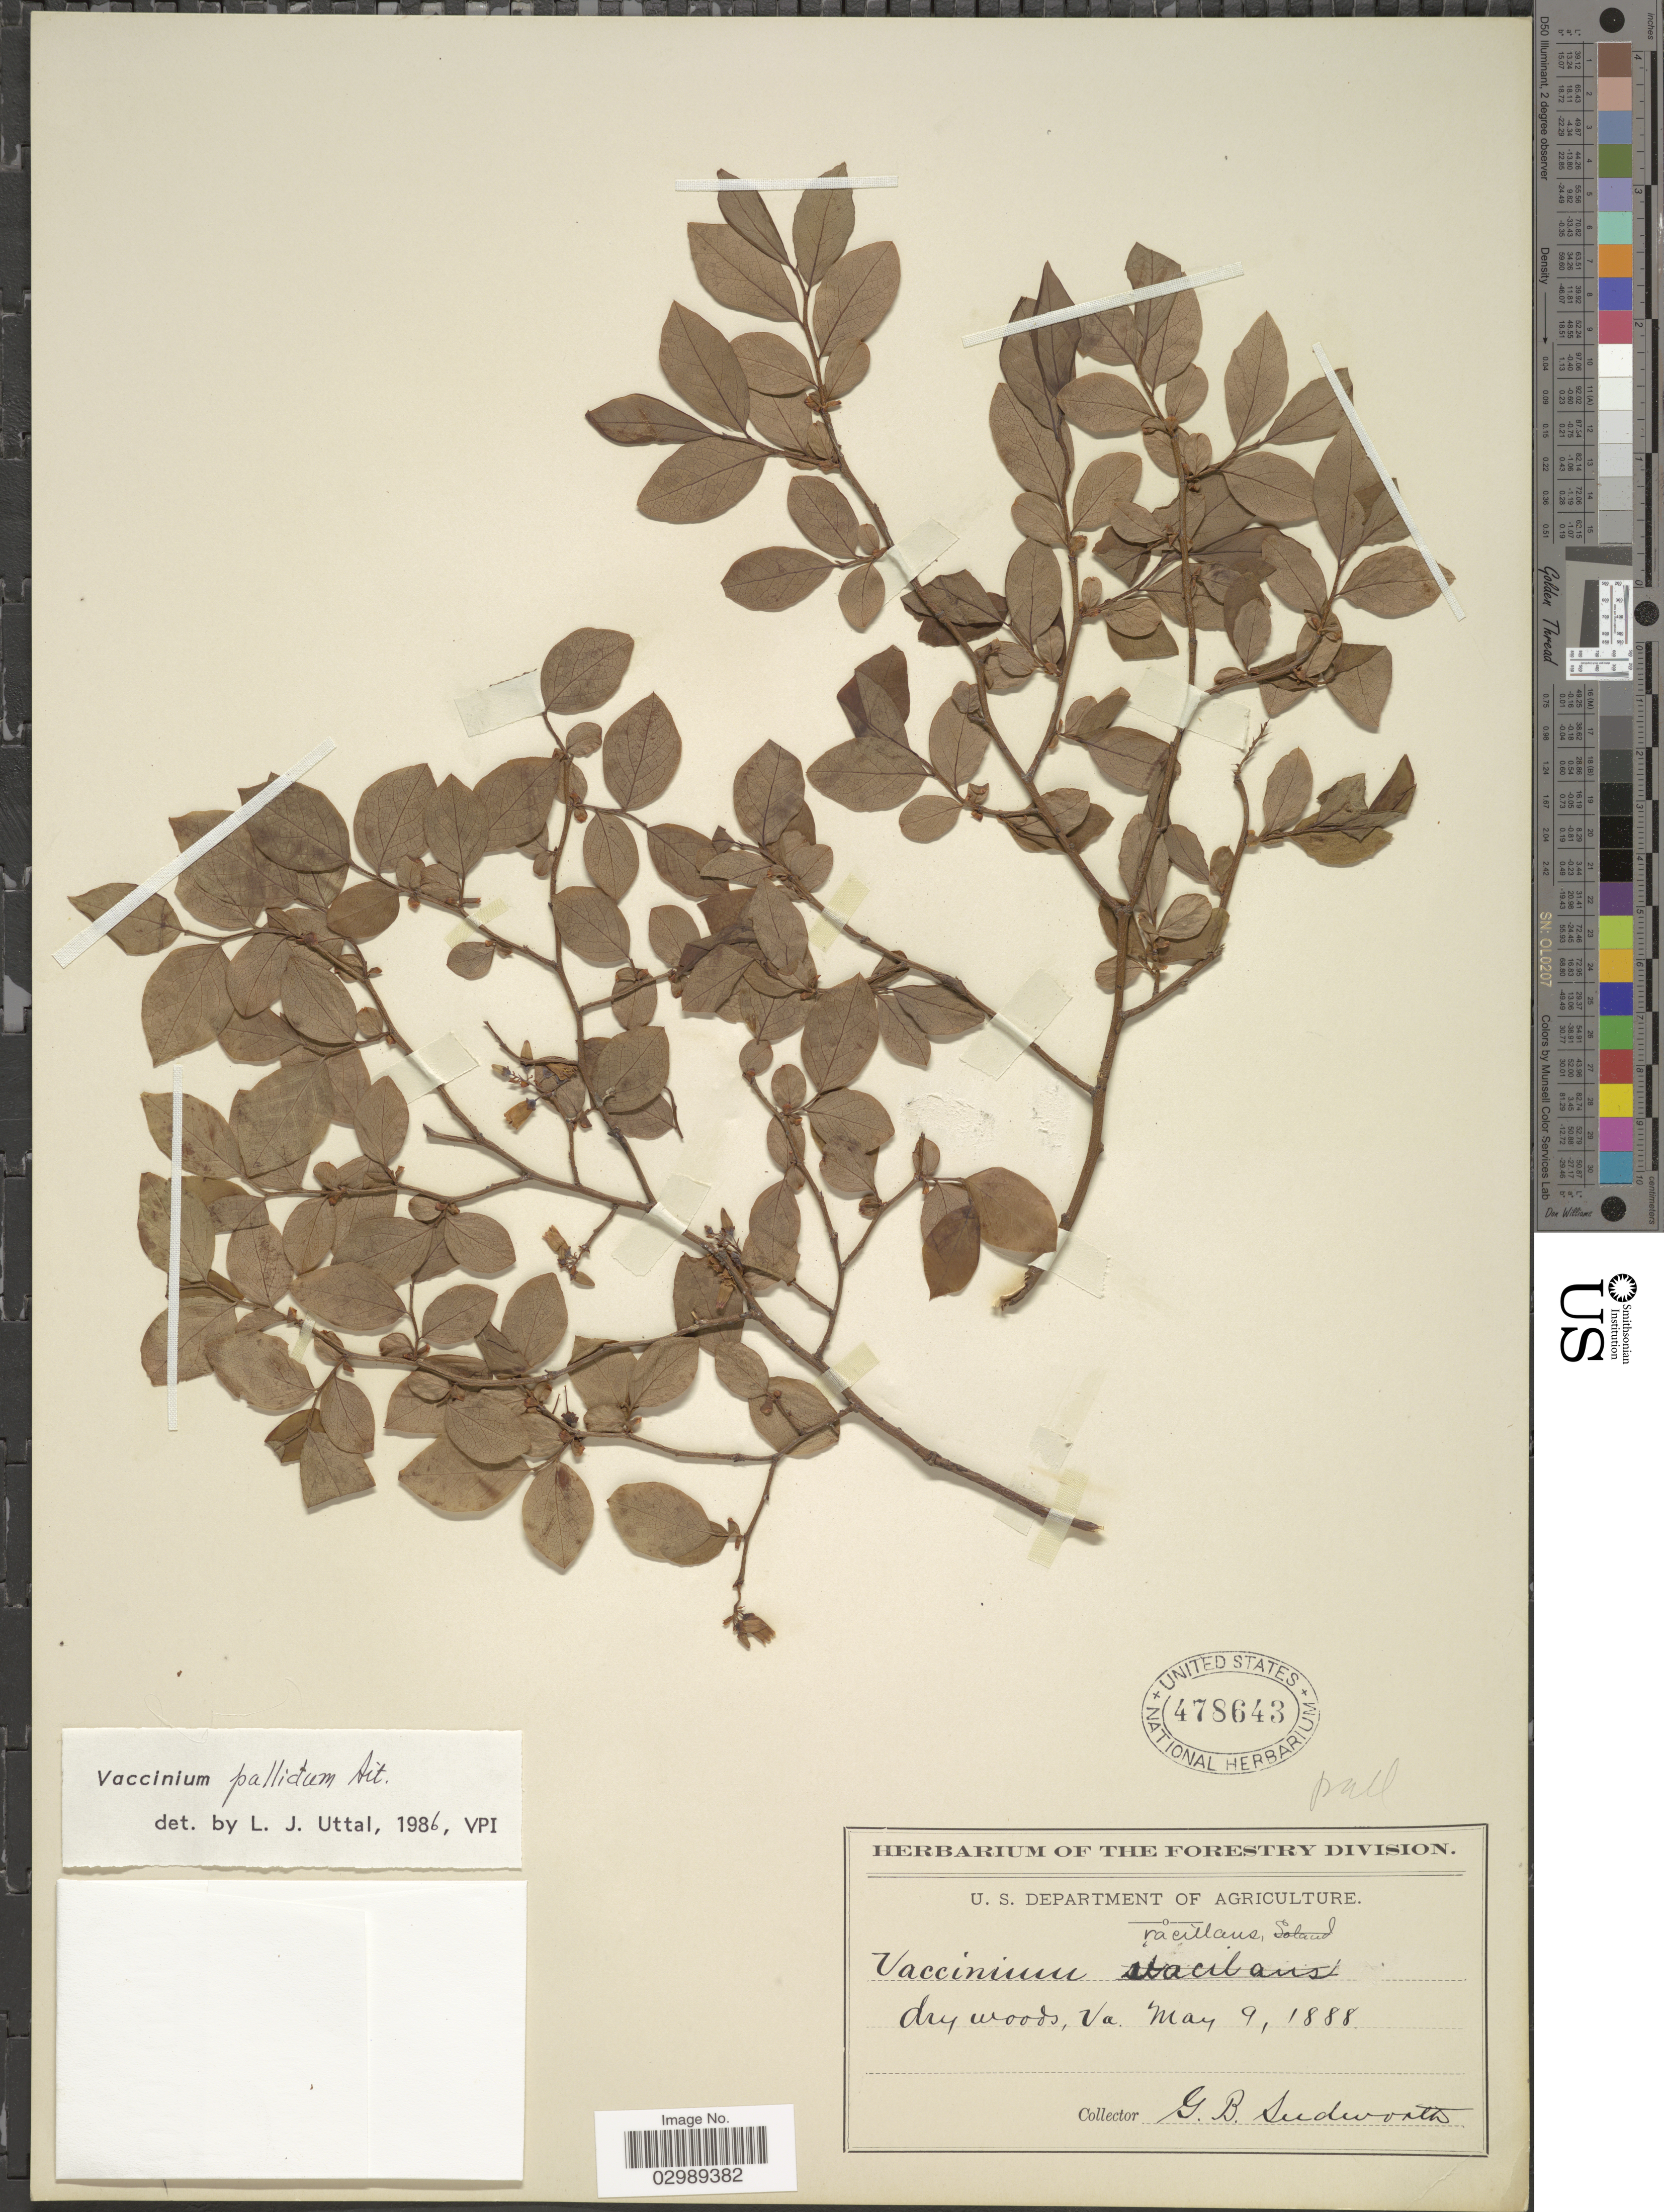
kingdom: Plantae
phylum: Tracheophyta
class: Magnoliopsida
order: Ericales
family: Ericaceae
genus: Vaccinium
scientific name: Vaccinium pallidum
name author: Aiton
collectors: G. B. Sudworth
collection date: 1888-05-09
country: United States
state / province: Virginia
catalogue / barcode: US 478643